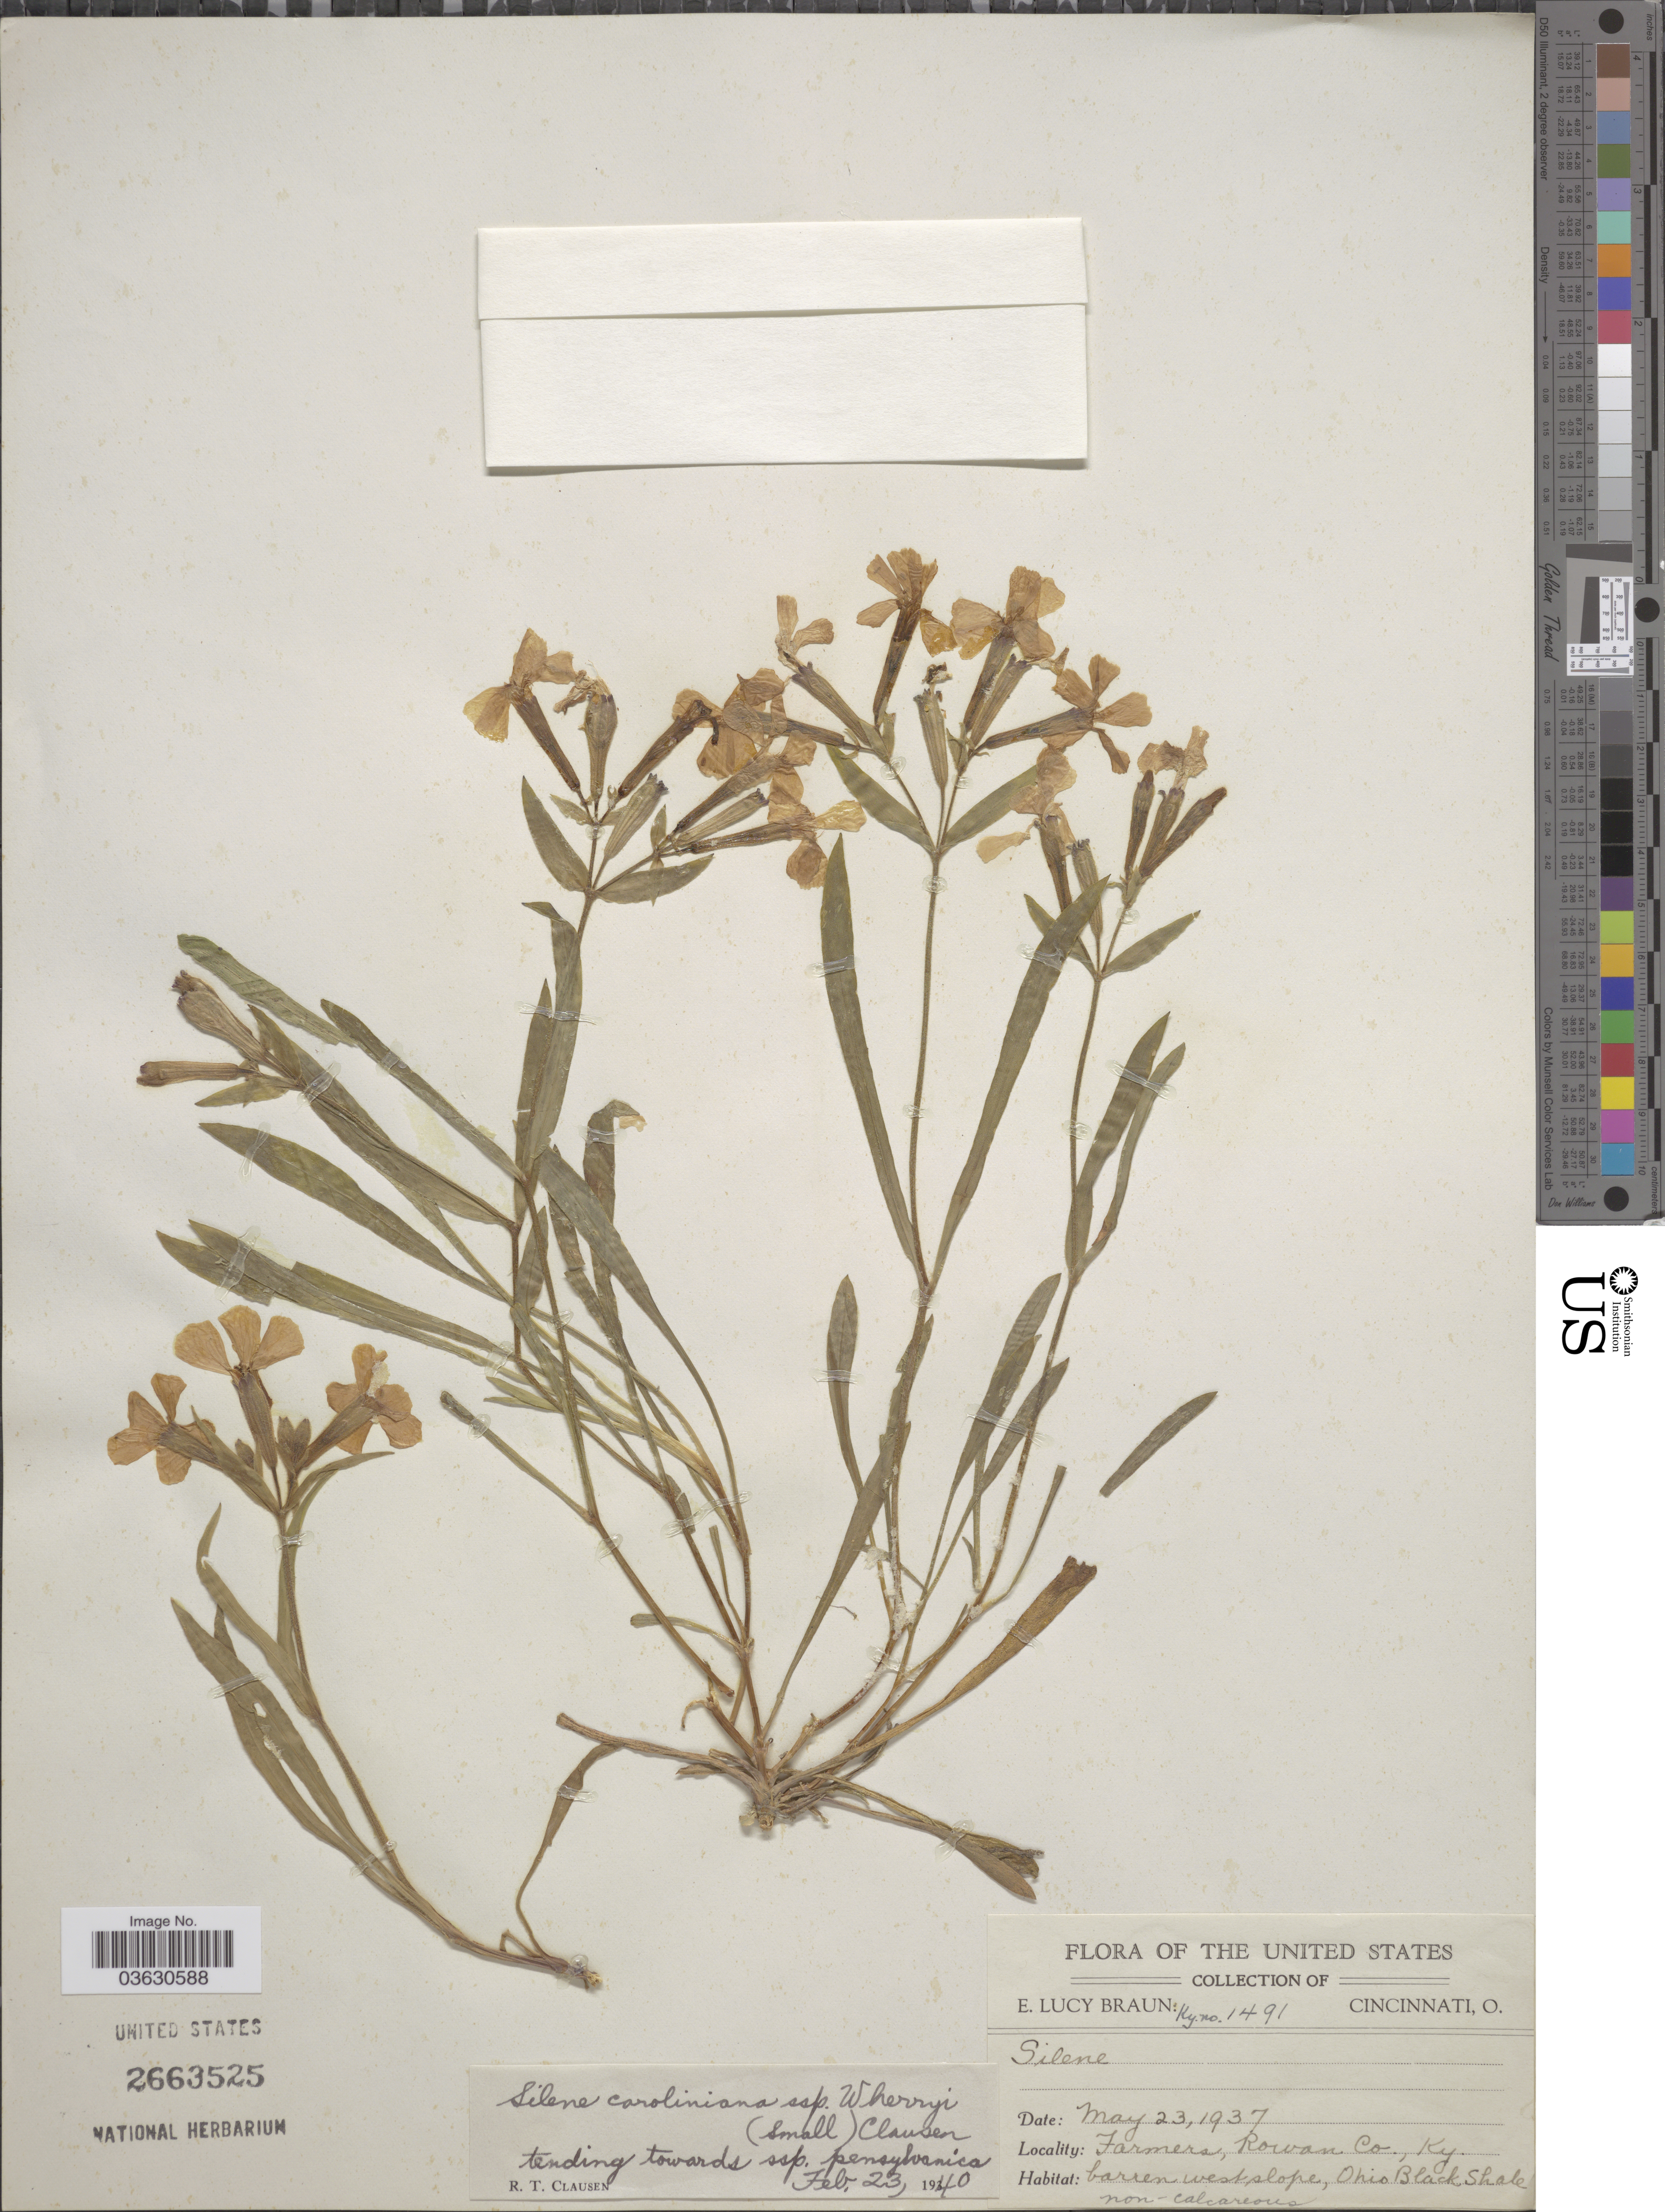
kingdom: Plantae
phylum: Tracheophyta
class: Magnoliopsida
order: Caryophyllales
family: Caryophyllaceae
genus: Silene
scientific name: Silene caroliniana subsp. wherryi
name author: Walter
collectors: E. L. Braun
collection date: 1937-05-23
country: United States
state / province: Kentucky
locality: Farmers, Rowan Co. Barren west slope, Ohio Black Shale.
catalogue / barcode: US 2663525